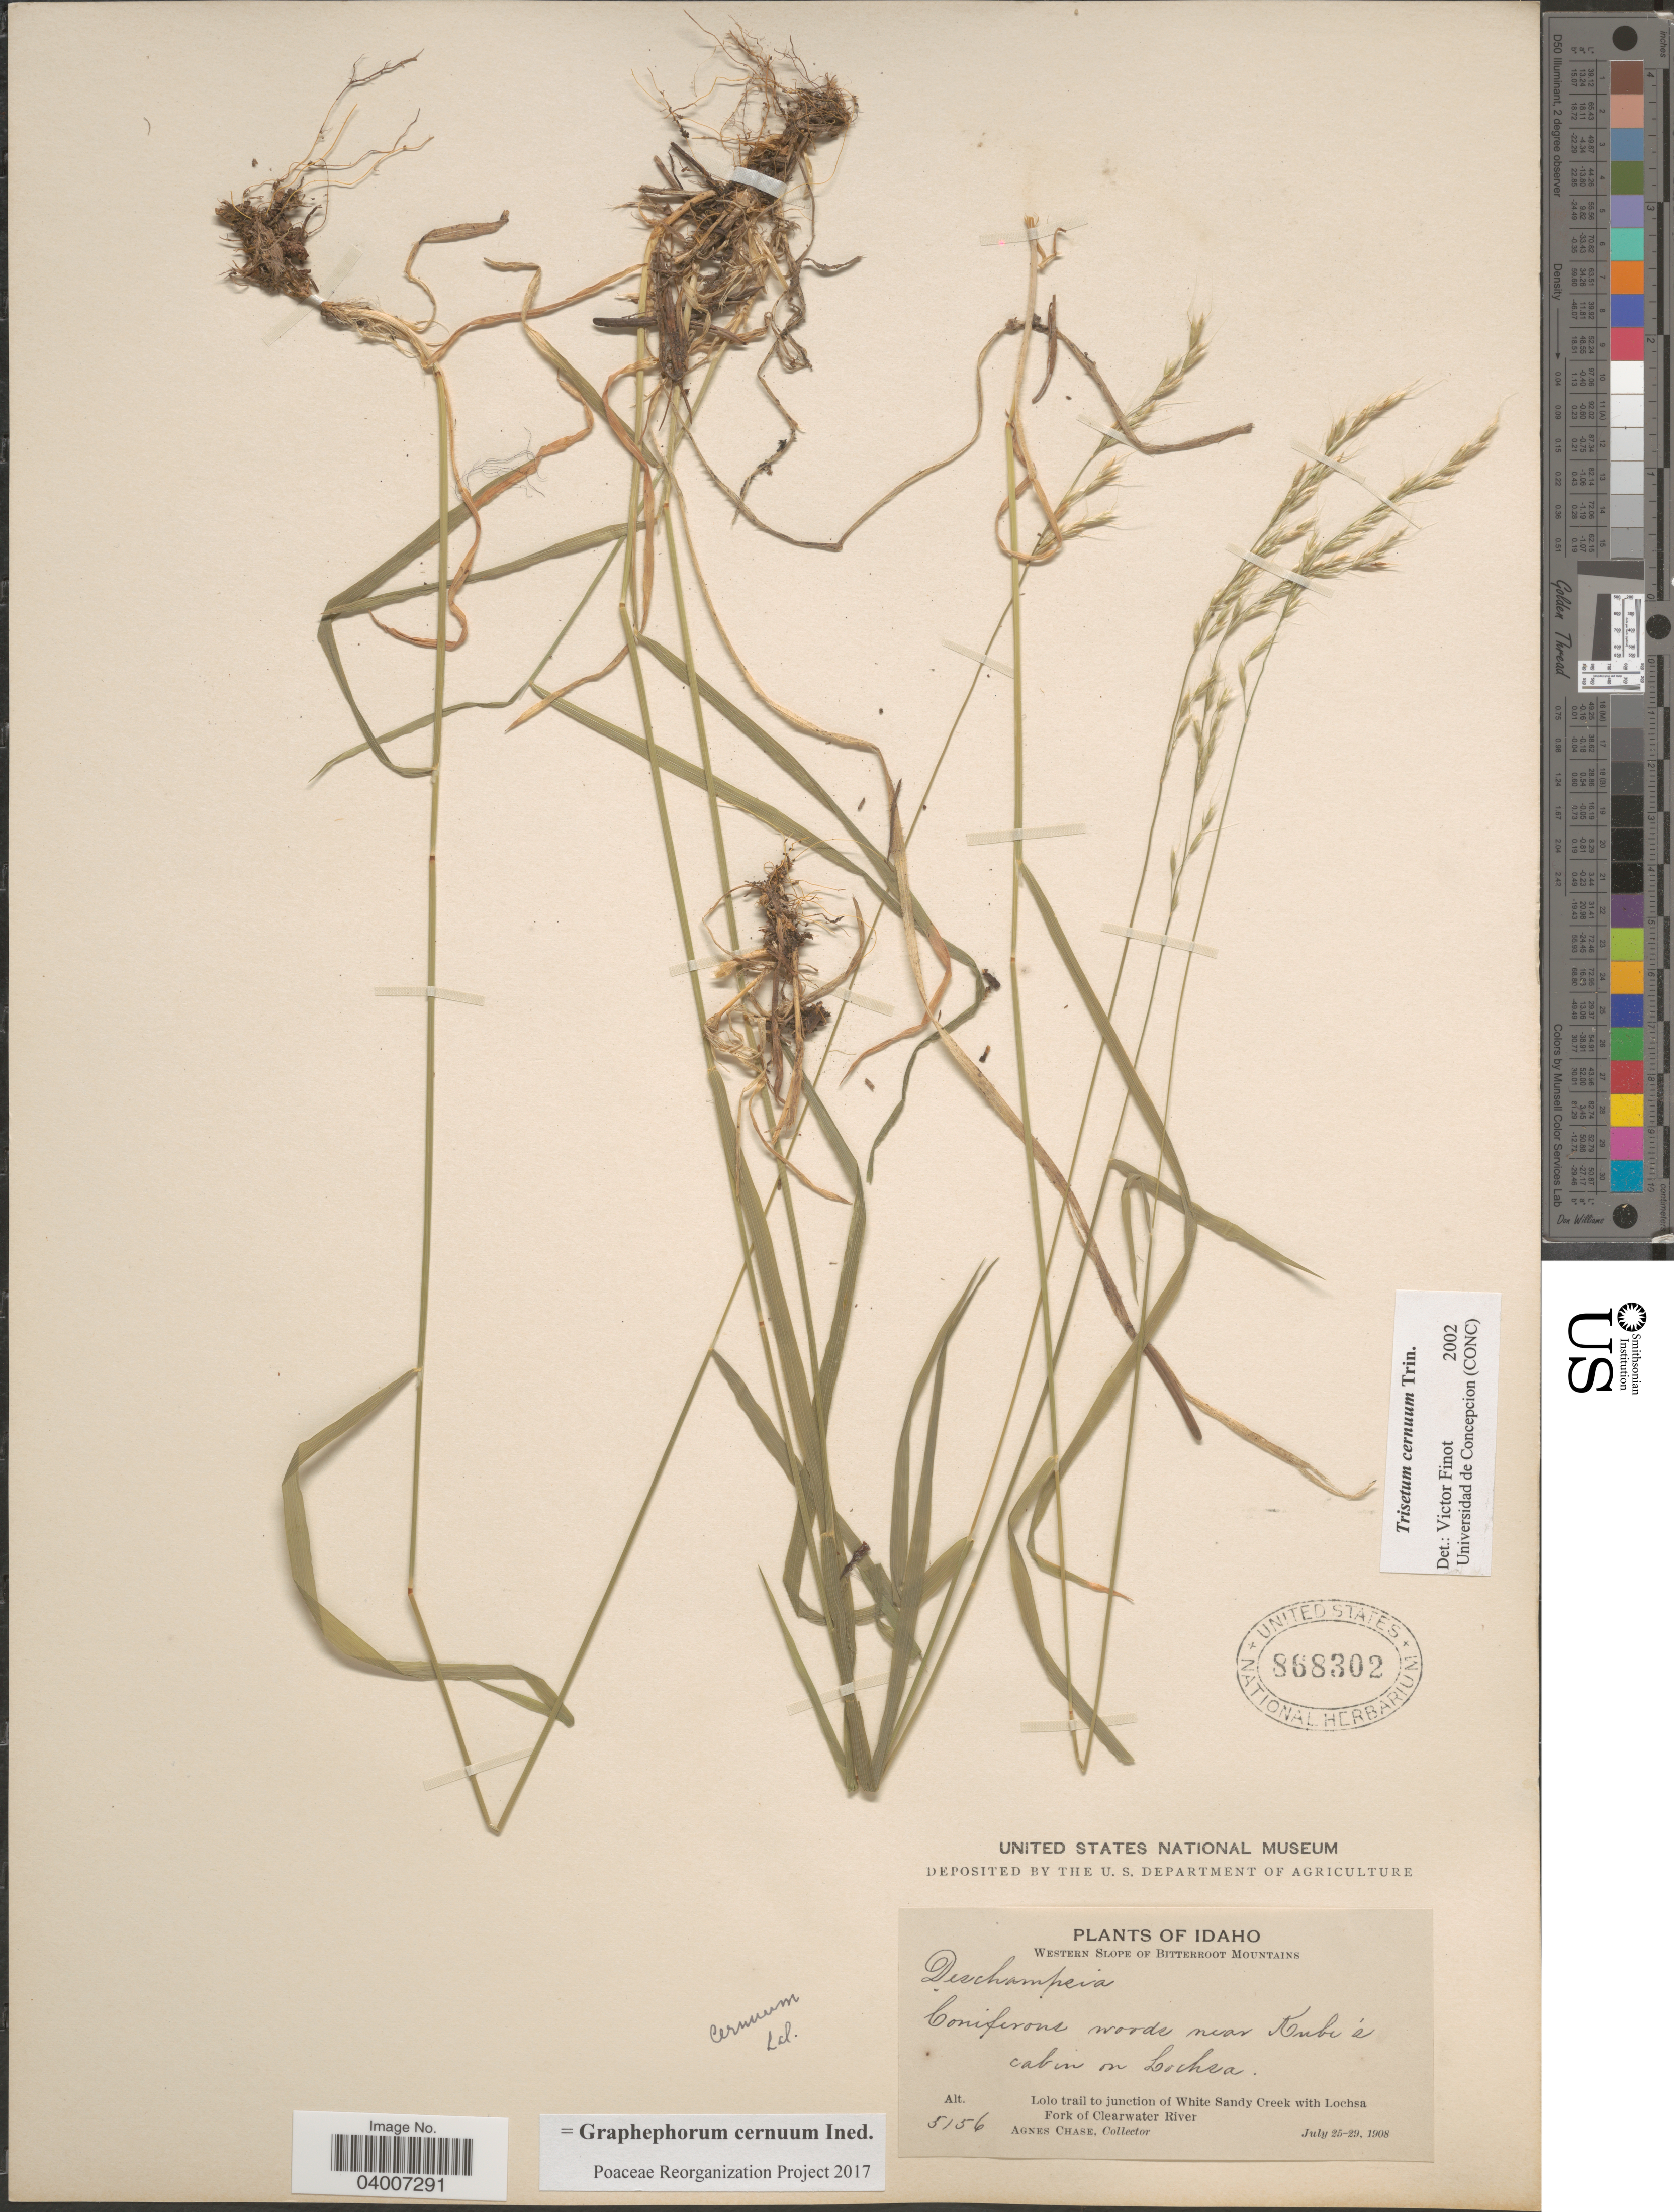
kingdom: Plantae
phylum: Tracheophyta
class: Liliopsida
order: Poales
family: Poaceae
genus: Graphephorum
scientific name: Graphephorum cernuum ined.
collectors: A. Chase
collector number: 5156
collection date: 1908-07-25/1908-07-29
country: United States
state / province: Idaho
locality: Western Slope of Bitterroot Mountains. Coniferous woods near Kubi's cabin on Lochsa. Lolo trail to junction of White Sandy Creek with Lochsa Fork of Clearwater River.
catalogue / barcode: US 868302